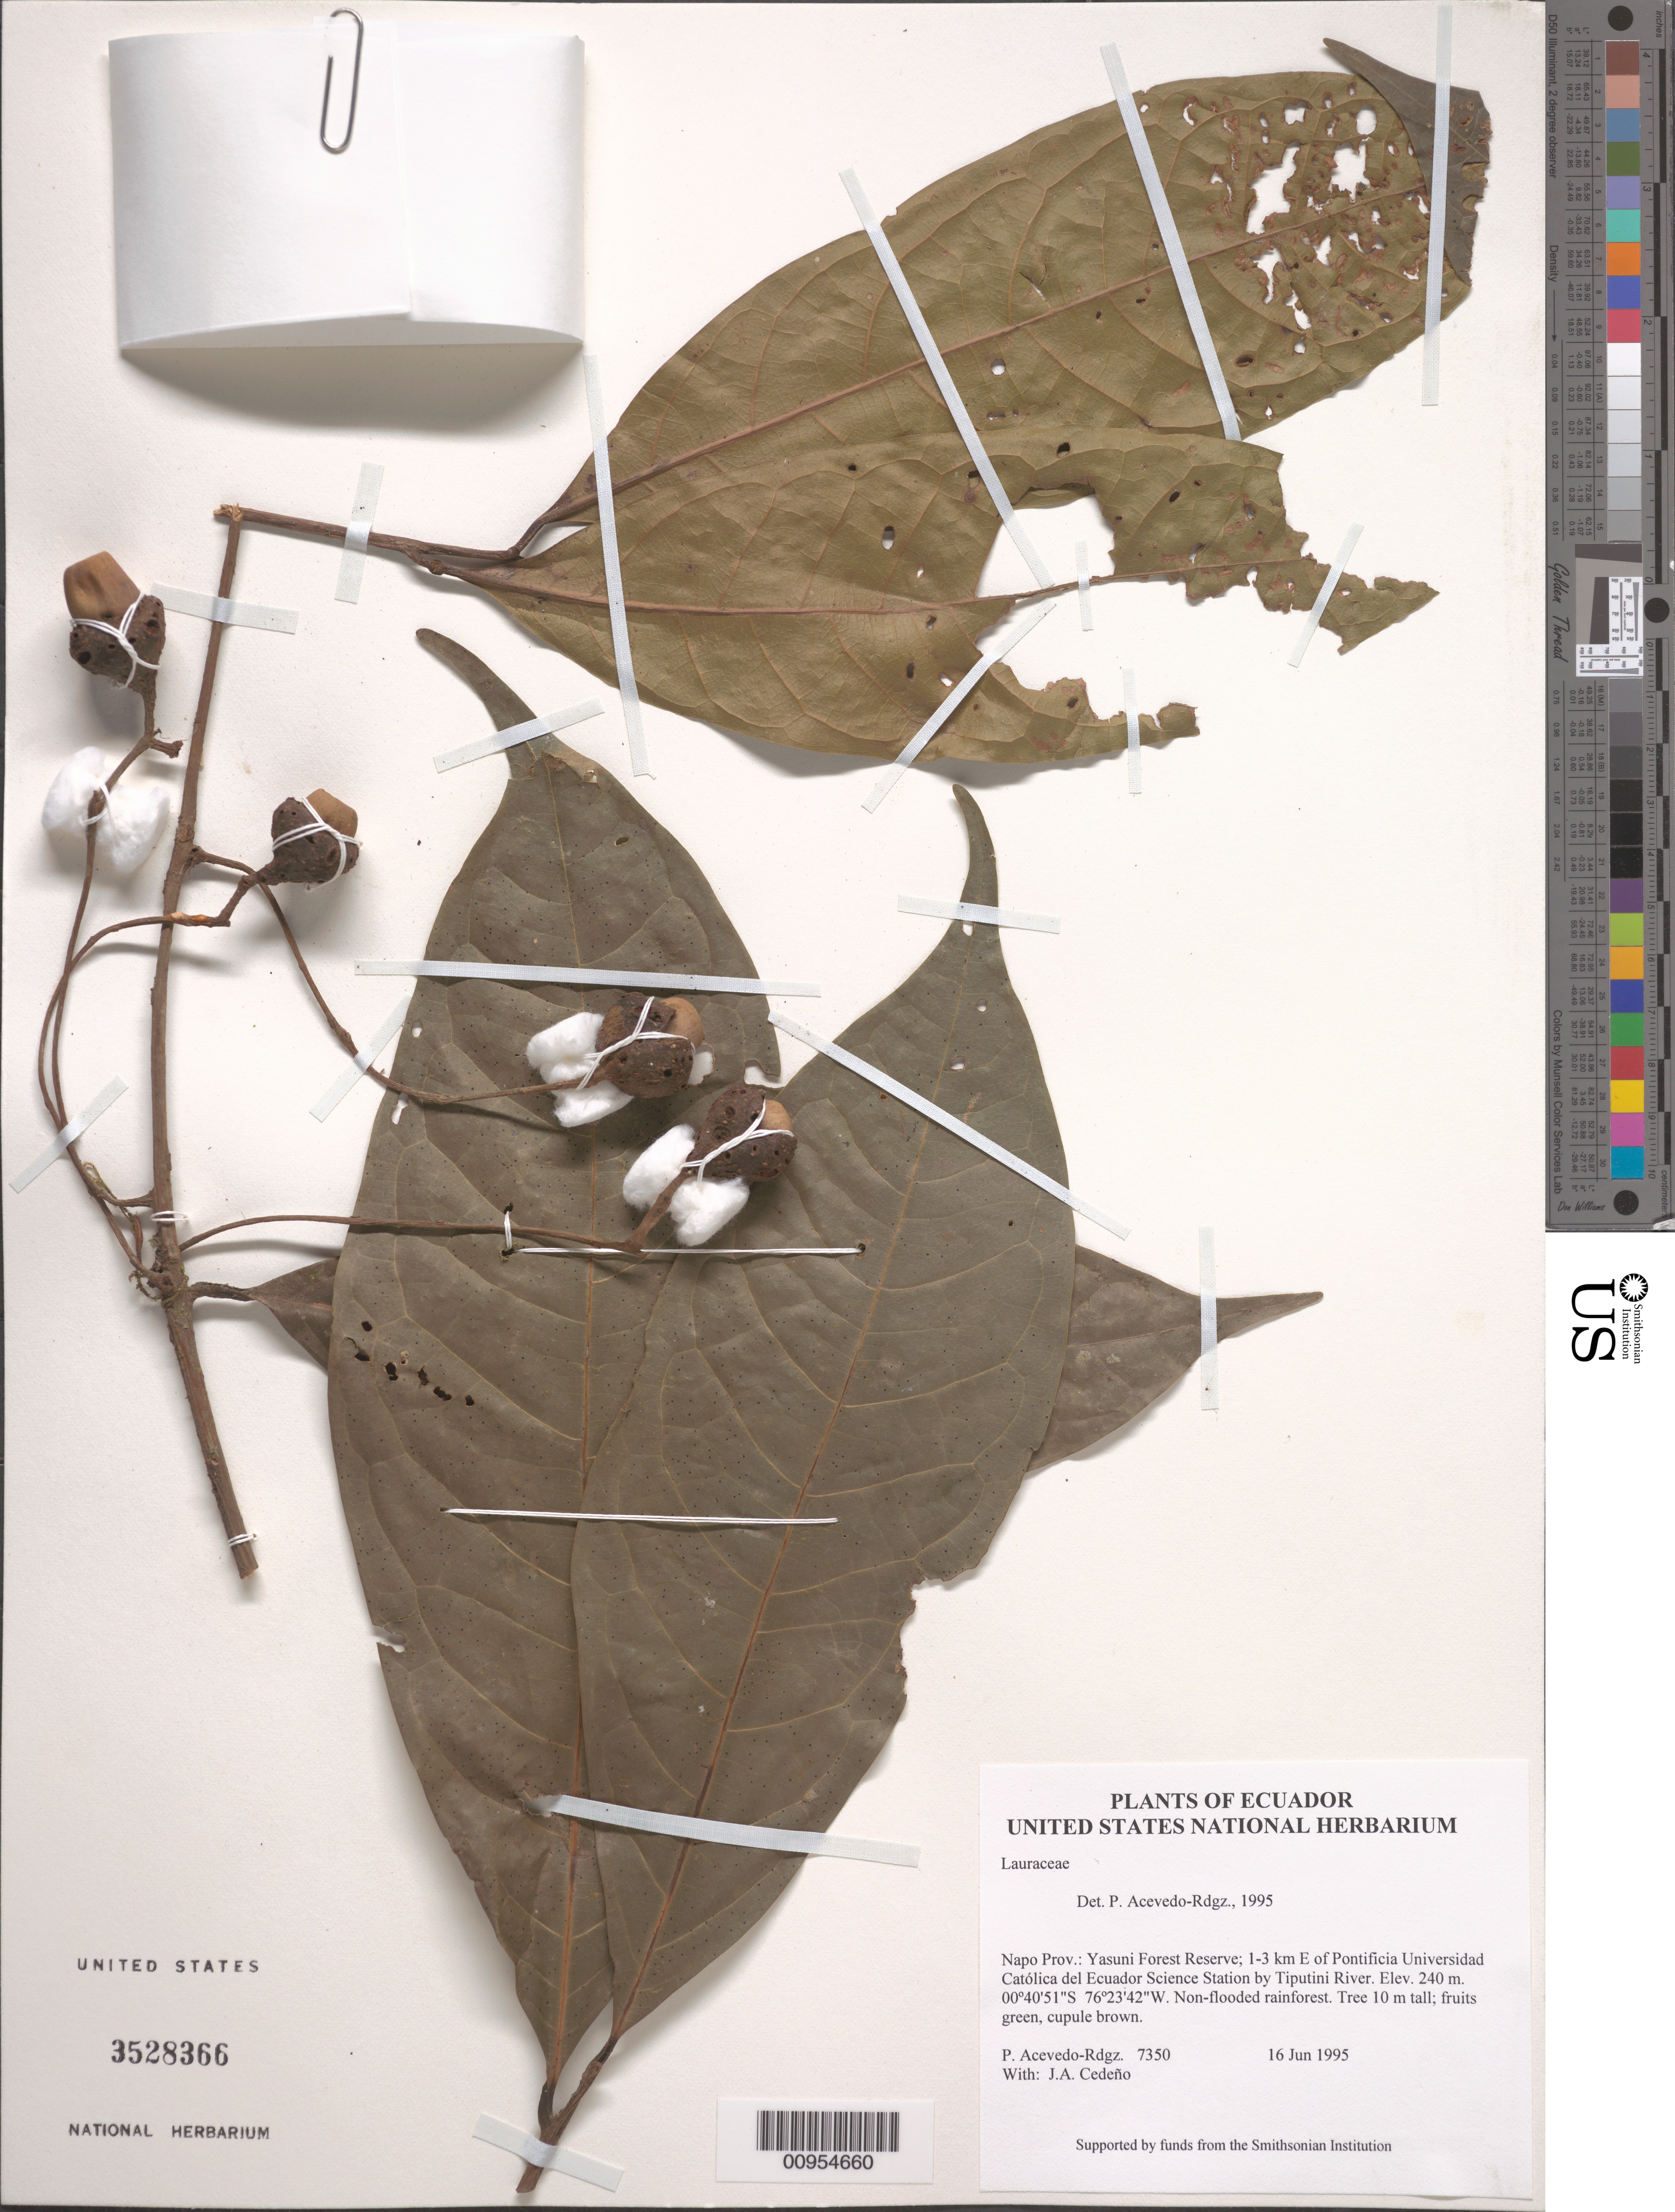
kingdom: Plantae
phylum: Tracheophyta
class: Magnoliopsida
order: Laurales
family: Lauraceae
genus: Nectandra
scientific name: Nectandra sp.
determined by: van der Werff, H. H.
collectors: P. Acevedo-Rodr. & J. A. Cedeño M.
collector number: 7350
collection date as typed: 16 Jun 1995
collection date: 1995-06-16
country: Ecuador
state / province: Napo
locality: Napo Prov.: Yasuni Forest Reserve; 1-3 km E of Pontificia Universidad Católica del Ecuador Science Station by Tiputini River.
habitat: Non-flooded rainforest.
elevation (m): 240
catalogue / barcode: US 3528366